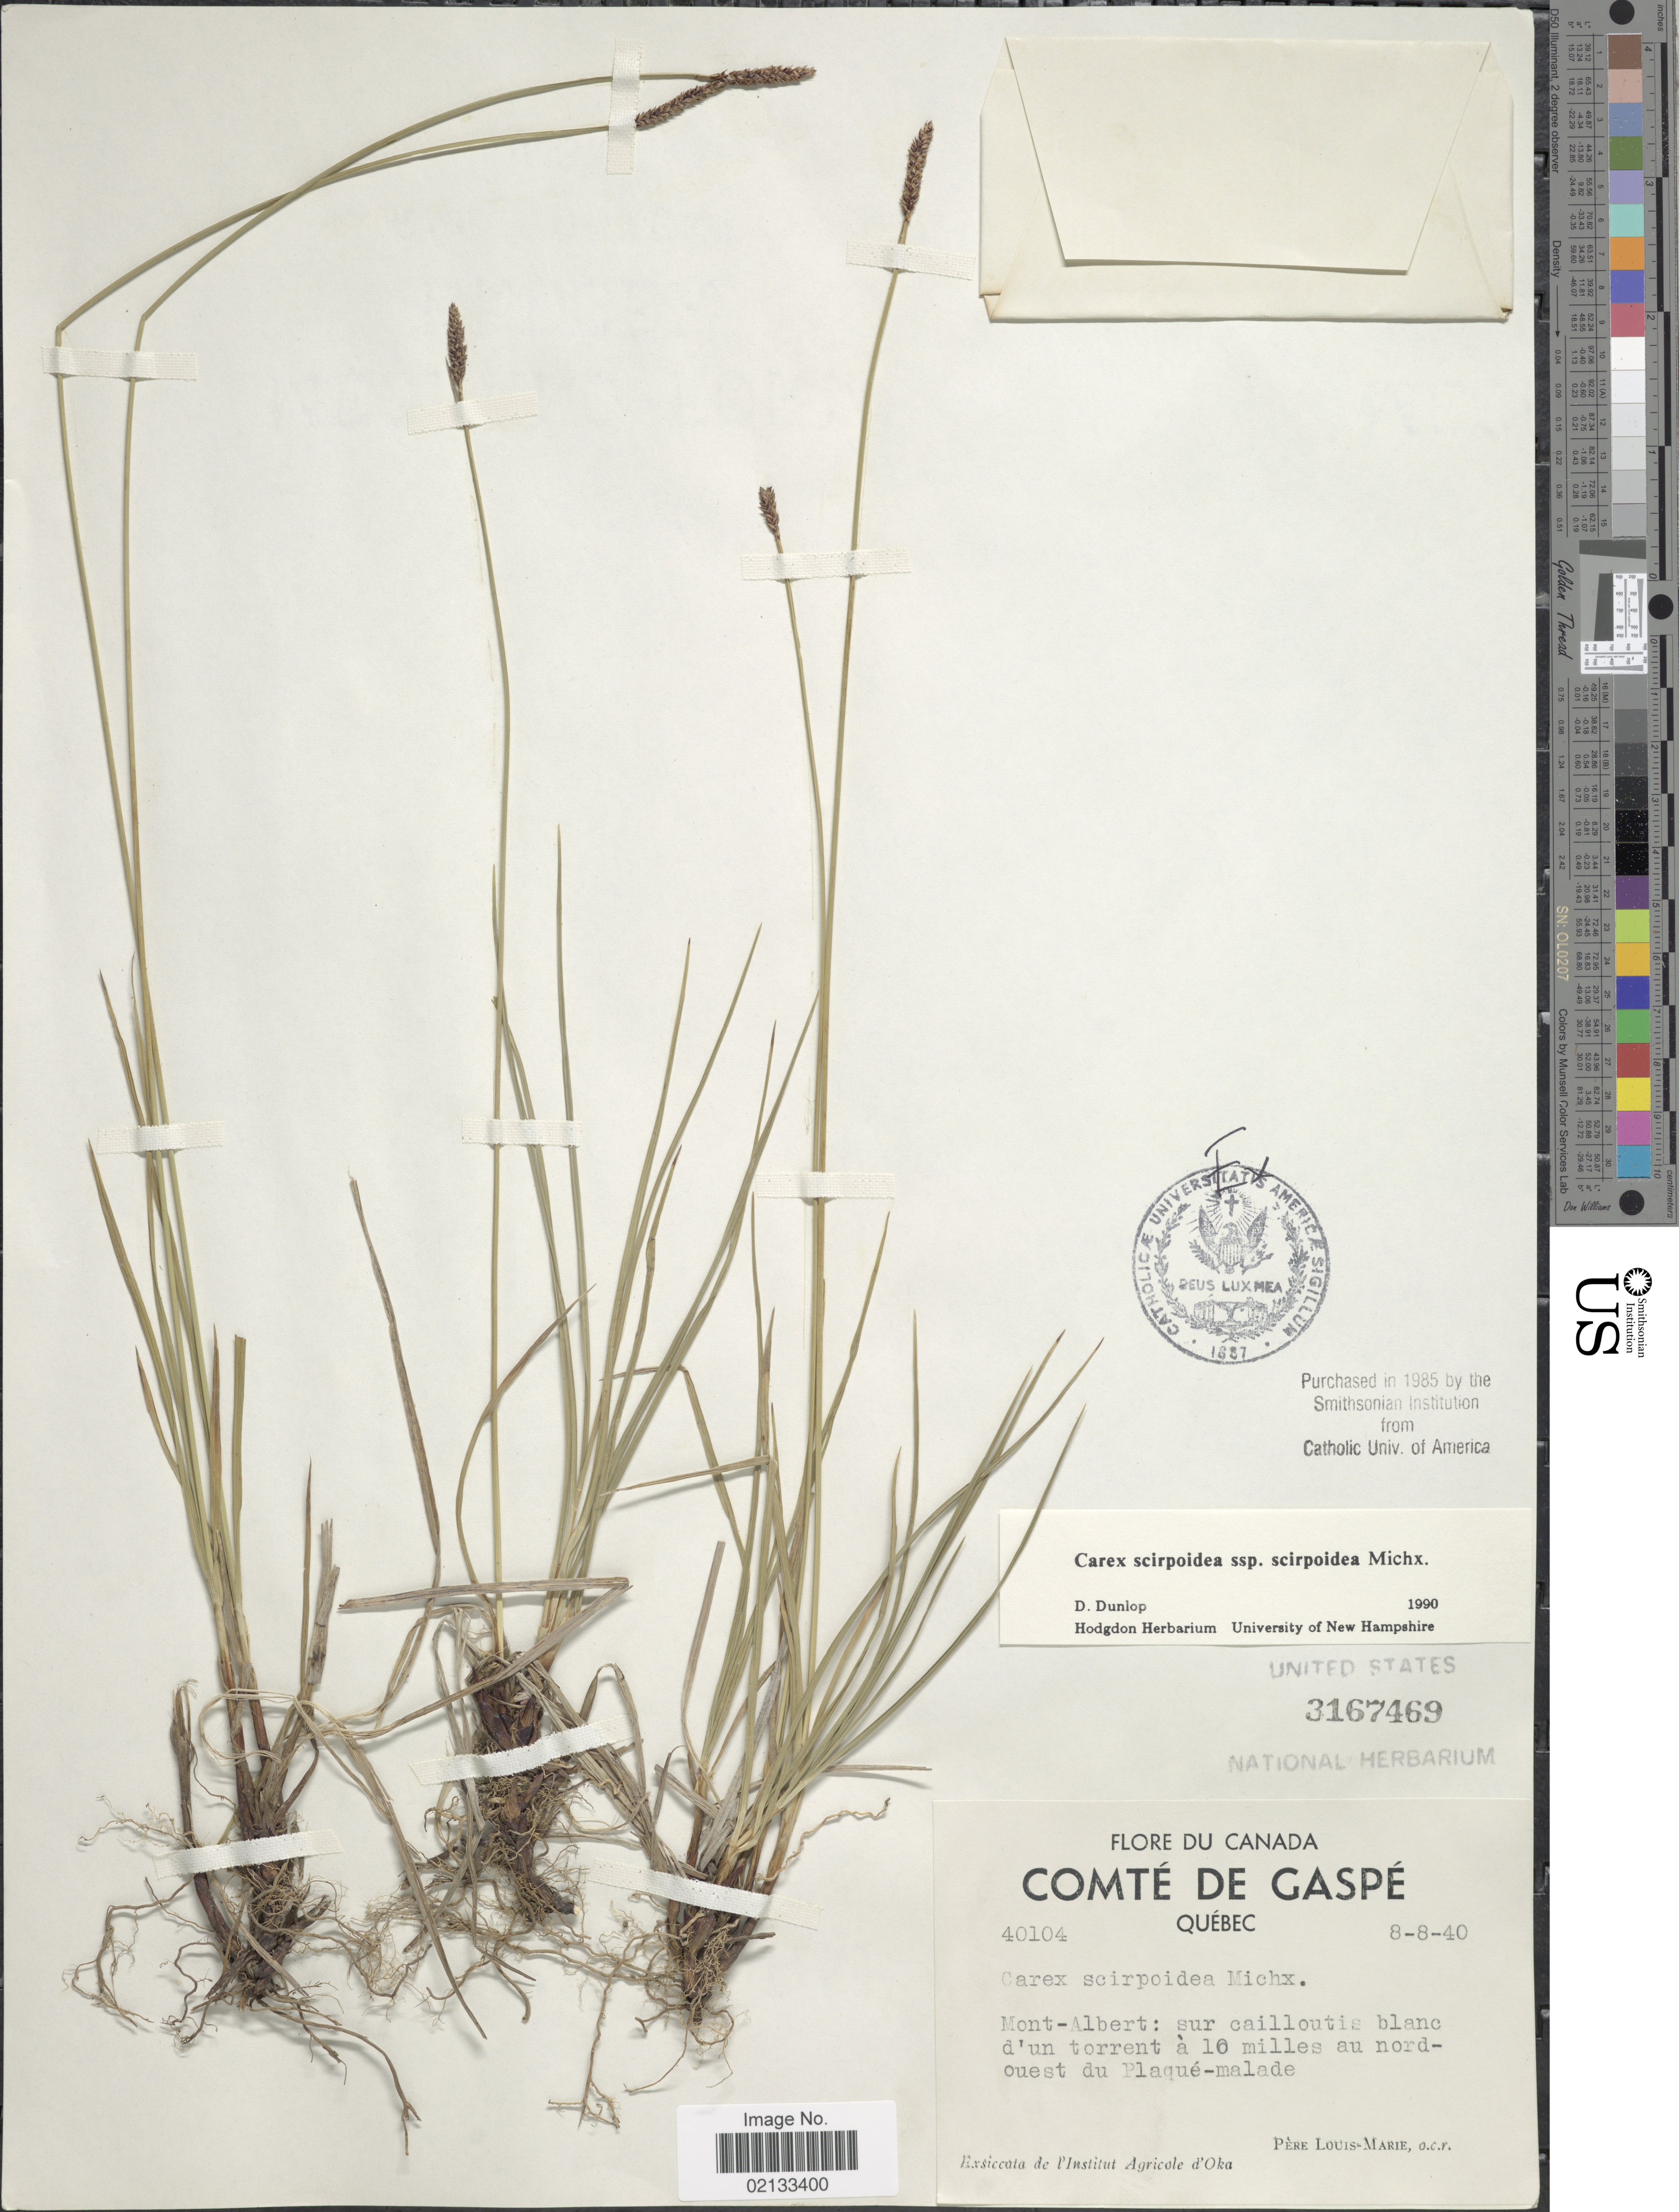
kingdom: Plantae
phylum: Tracheophyta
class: Liliopsida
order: Poales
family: Cyperaceae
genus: Carex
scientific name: Carex scirpoidea subsp. scirpoidea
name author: Michx.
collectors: L.-M. LaLonde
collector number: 40104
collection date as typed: Transcribed d/m/y: 8/8/40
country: Canada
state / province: Quebec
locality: Comté de Gaspé, Mont-Albert: sur cailloutis blanc d'un torrent à 10 milles au nord-ouest du Plaqué-malade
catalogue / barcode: US 3167469